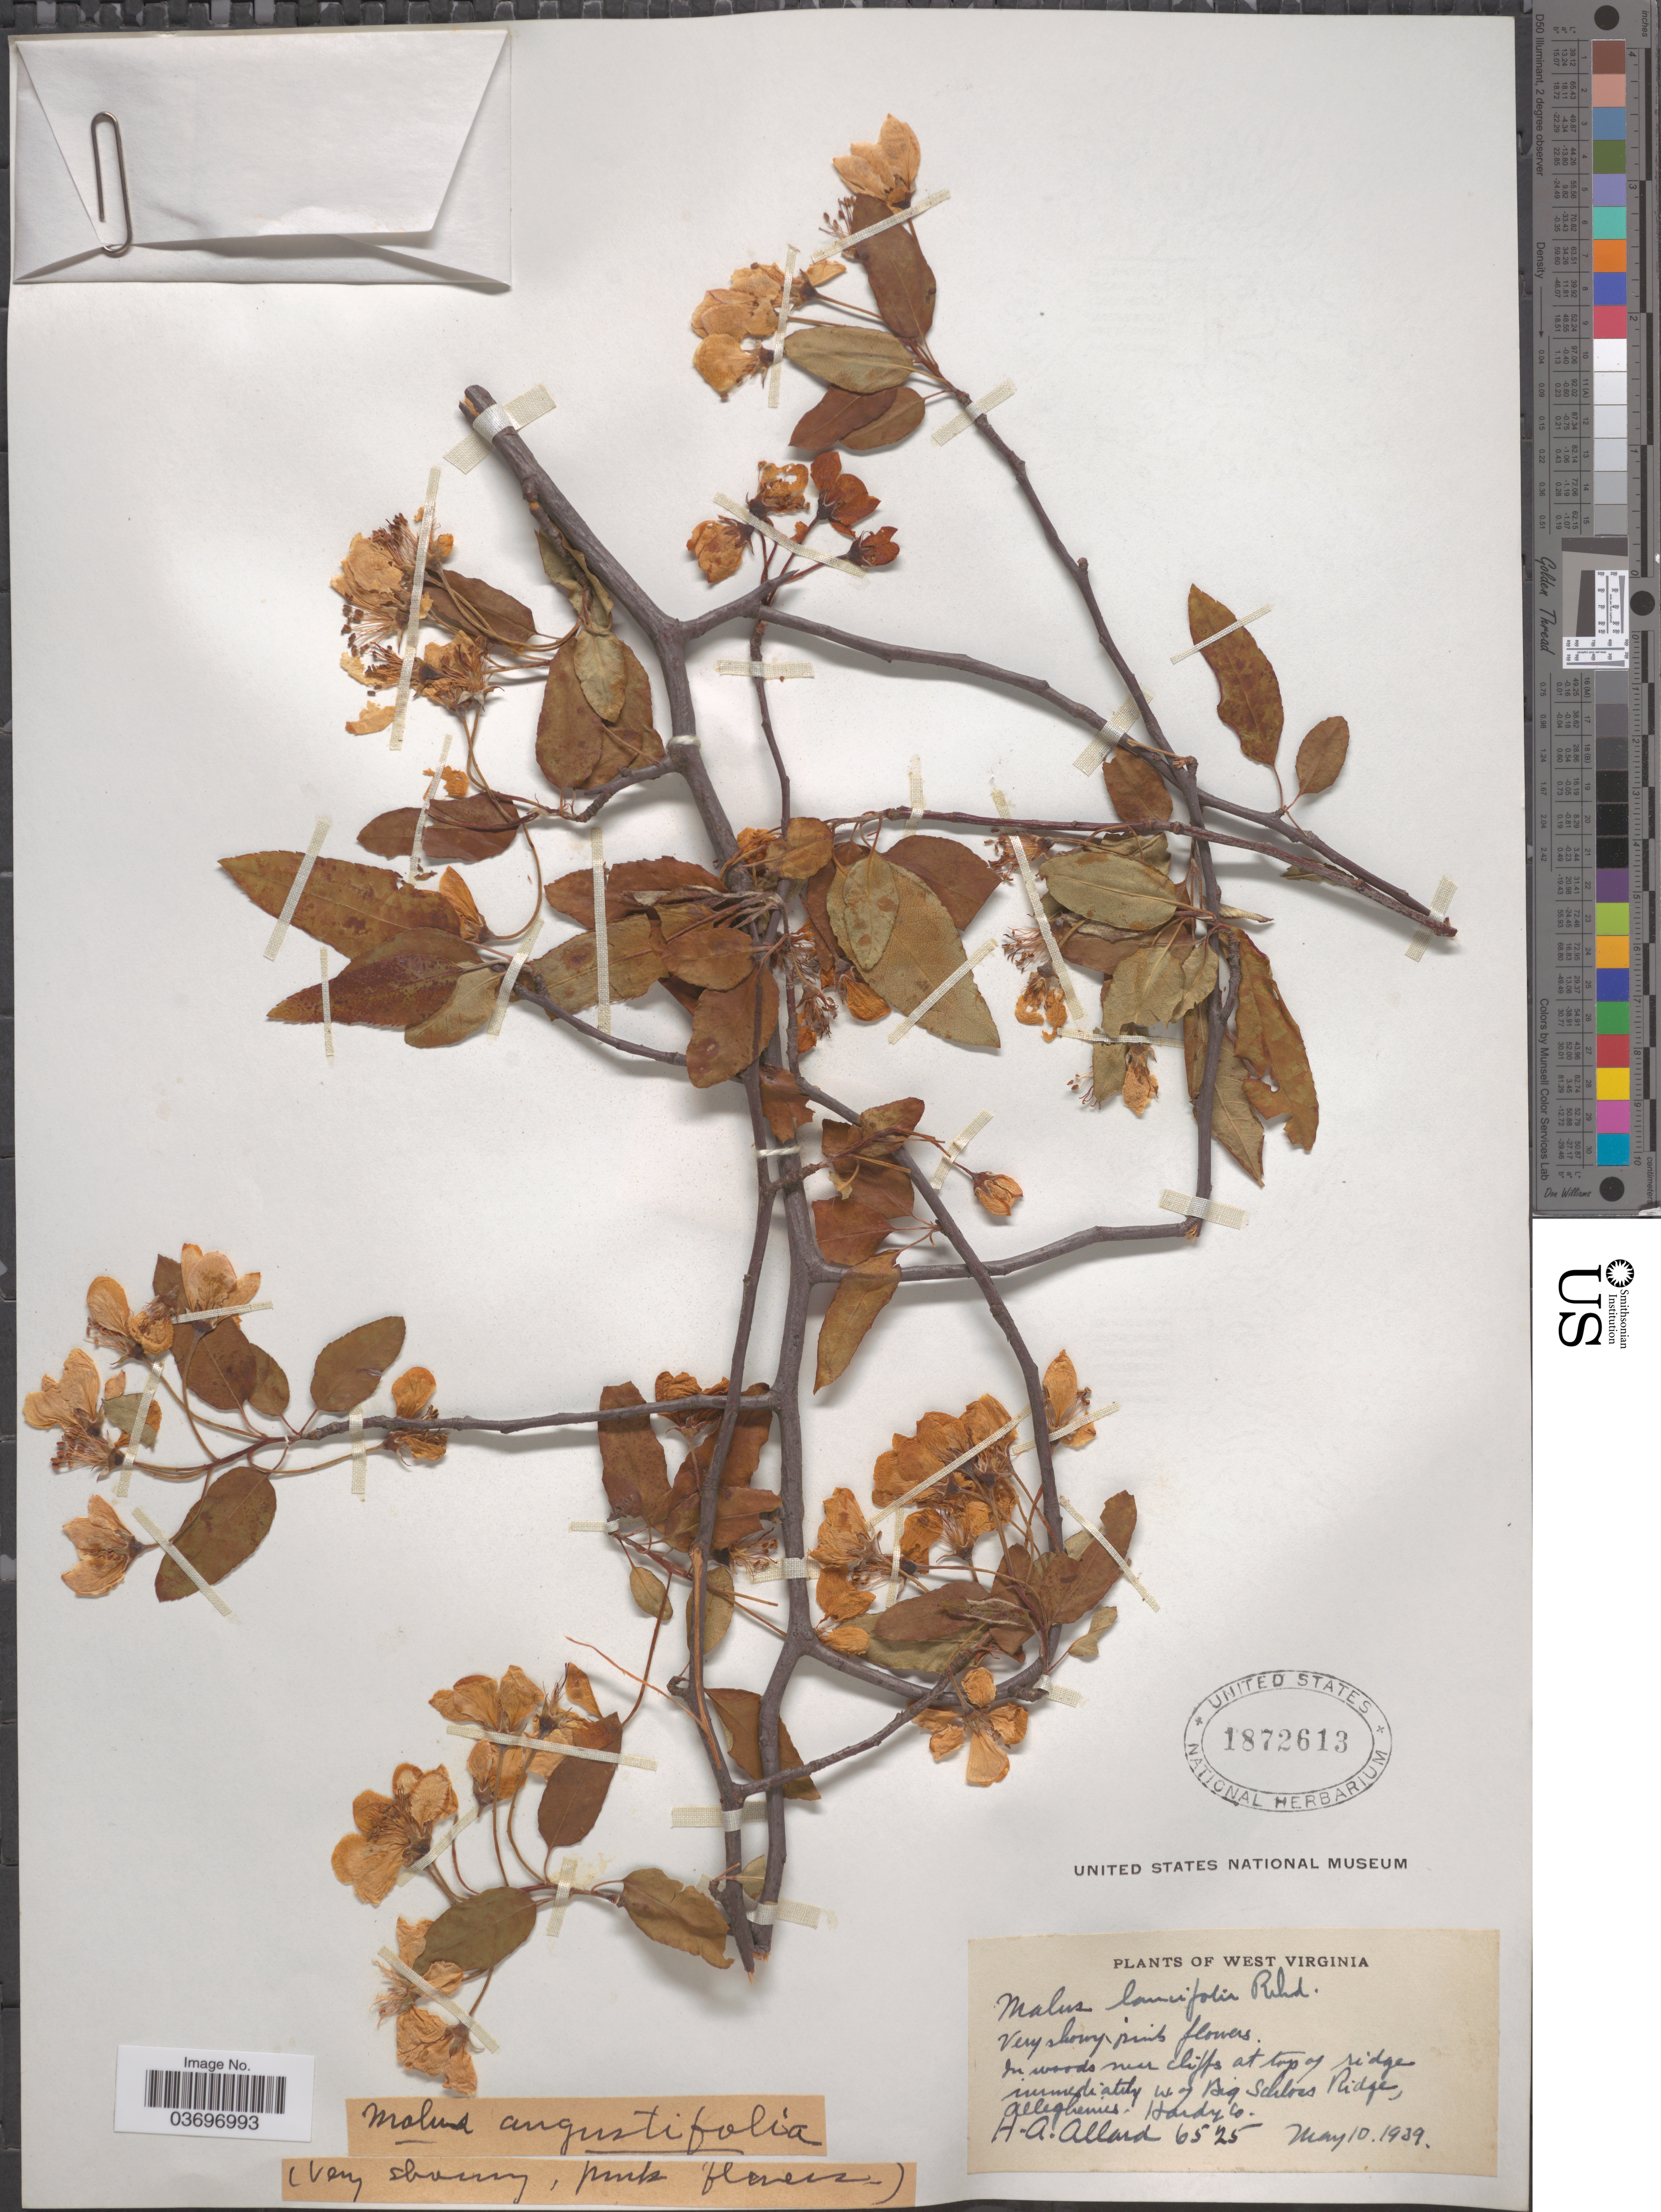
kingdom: Plantae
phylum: Tracheophyta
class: Magnoliopsida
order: Rosales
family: Rosaceae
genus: Malus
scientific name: Malus lancifolia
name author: Rehder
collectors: H. A. Allard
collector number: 6525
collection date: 1939-05-10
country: United States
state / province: West Virginia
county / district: Hardy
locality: In woods near cliffs at top of ridge immediately W. of Big Schloss Ridge. Alleghenies. Hardy Co.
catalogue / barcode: US 1872613